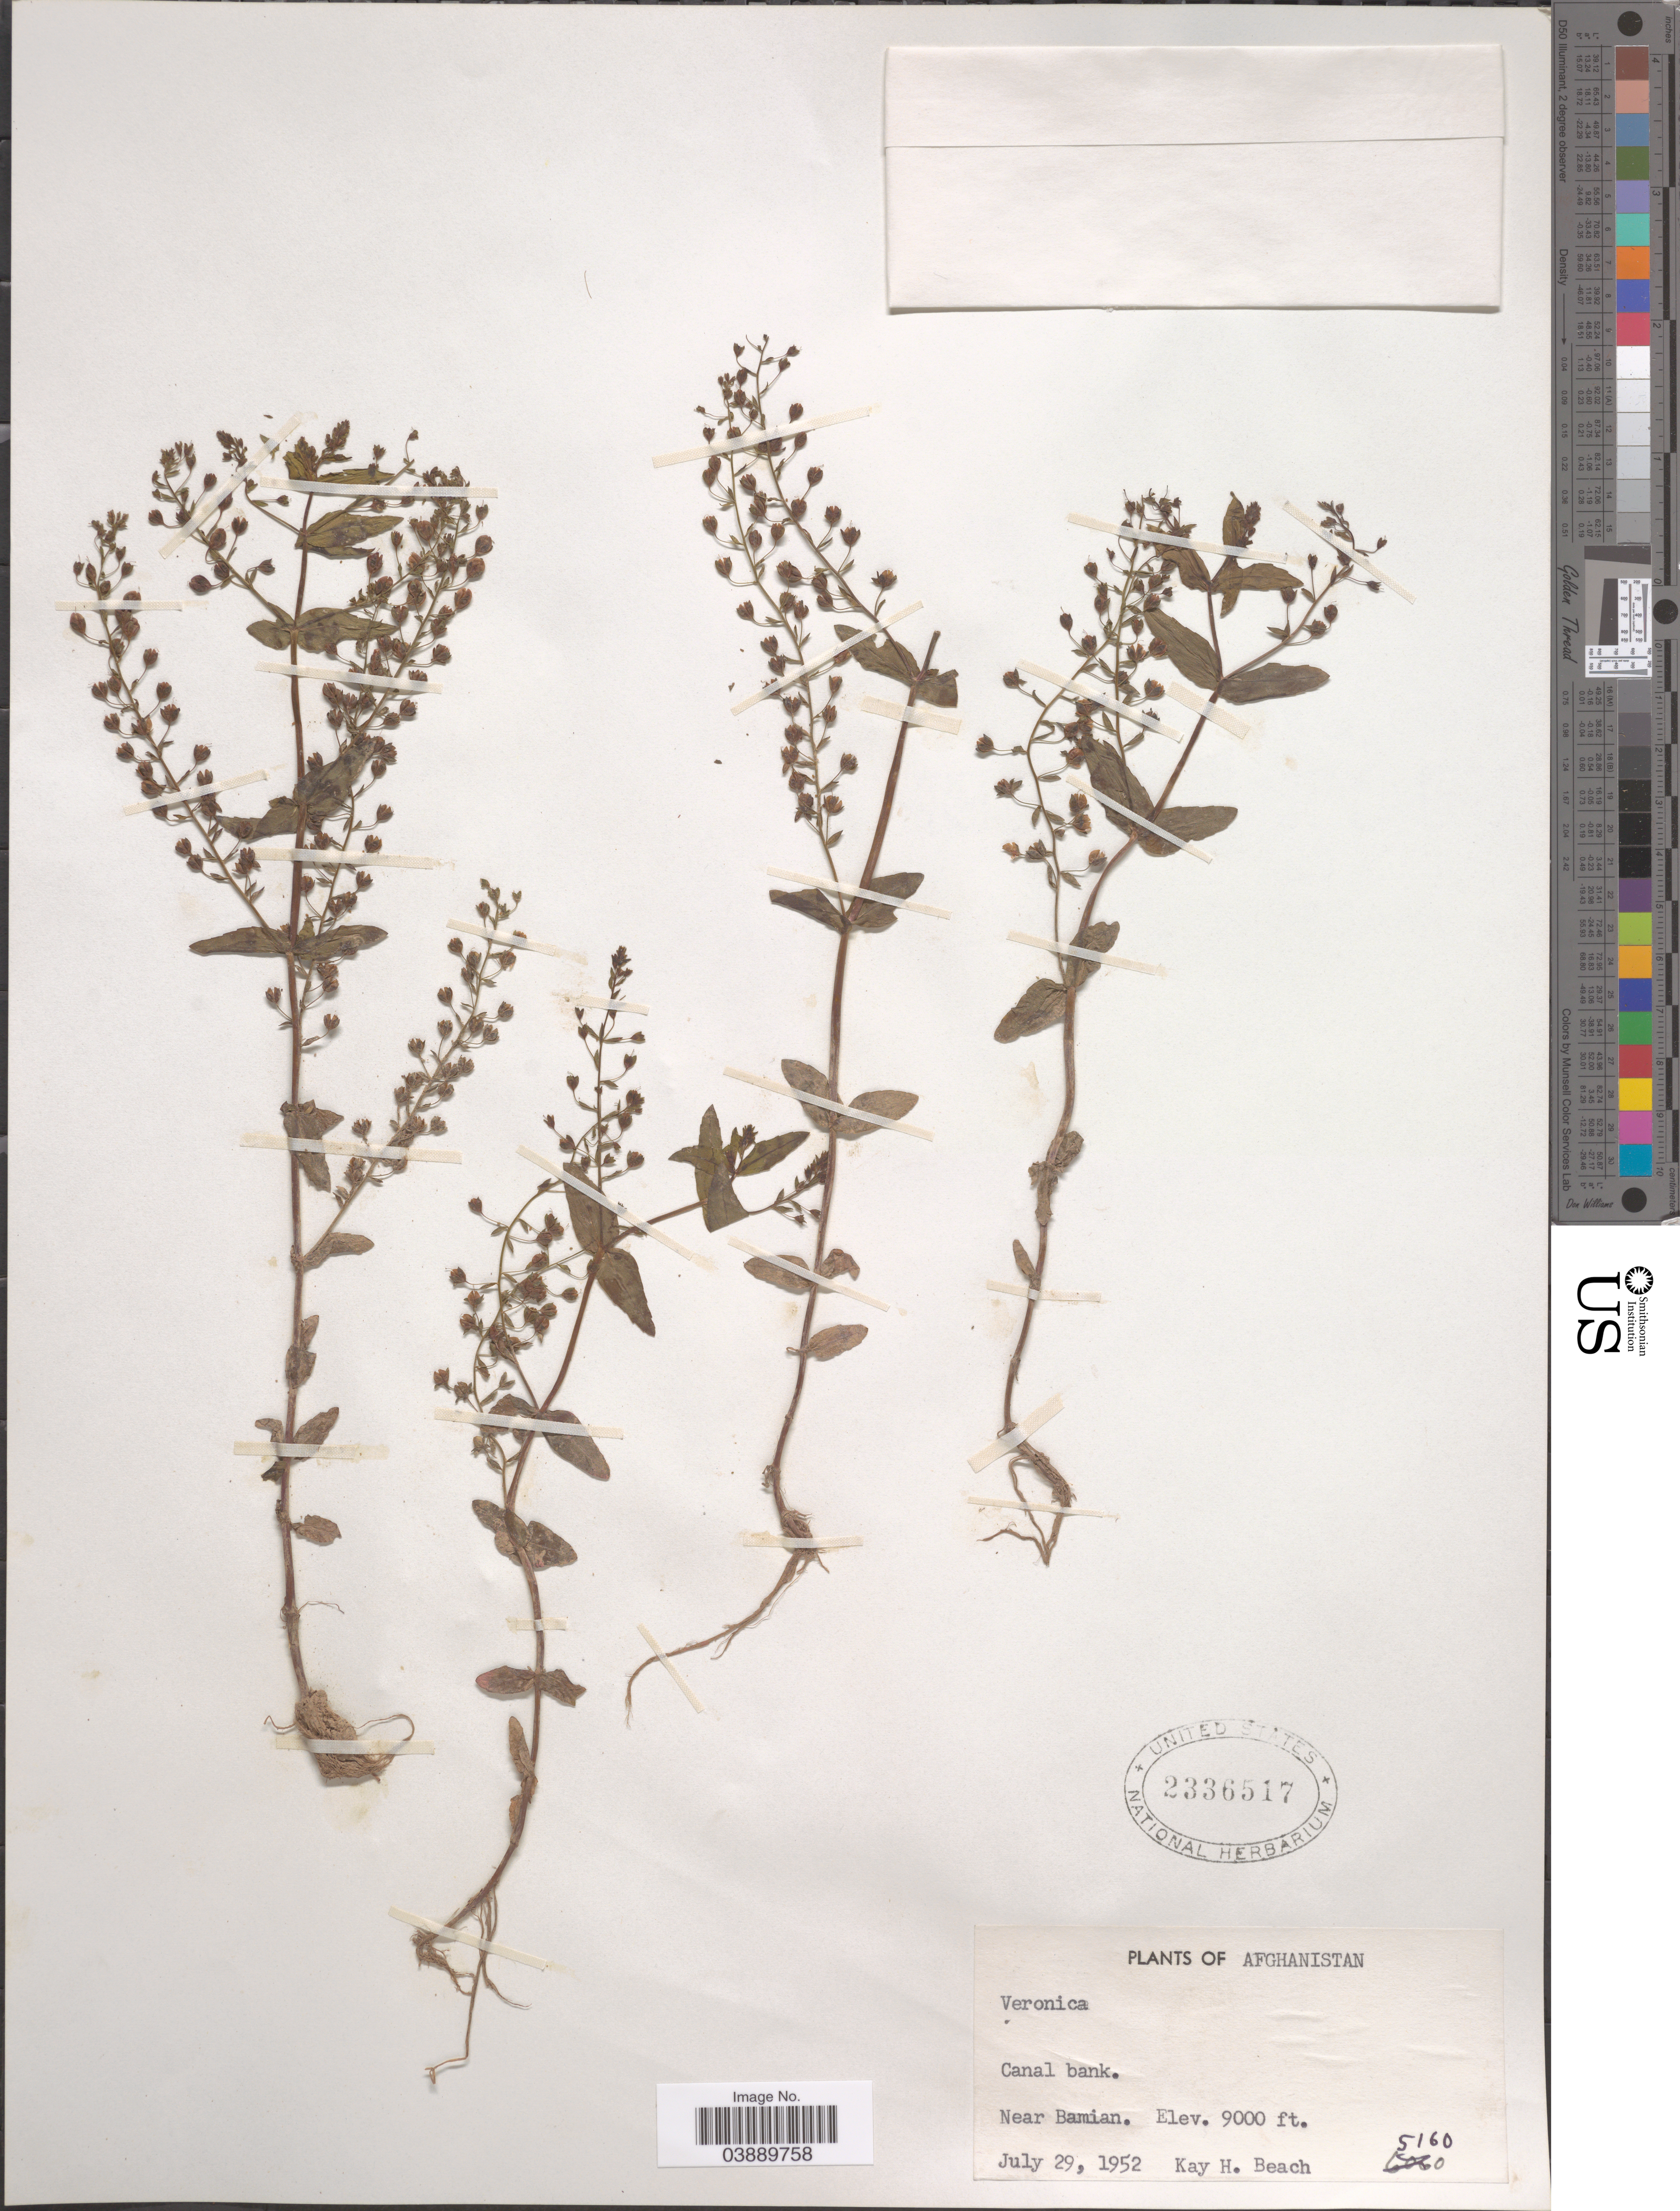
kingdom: Plantae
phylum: Tracheophyta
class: Magnoliopsida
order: Lamiales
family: Plantaginaceae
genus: Veronica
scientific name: Veronica anagalloides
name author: Gussone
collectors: K. H. Beach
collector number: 5160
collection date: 1952-07-29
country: Afghanistan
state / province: Bamian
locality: Canal bank. Near Bamian.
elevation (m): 2743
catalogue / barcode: US 2336517